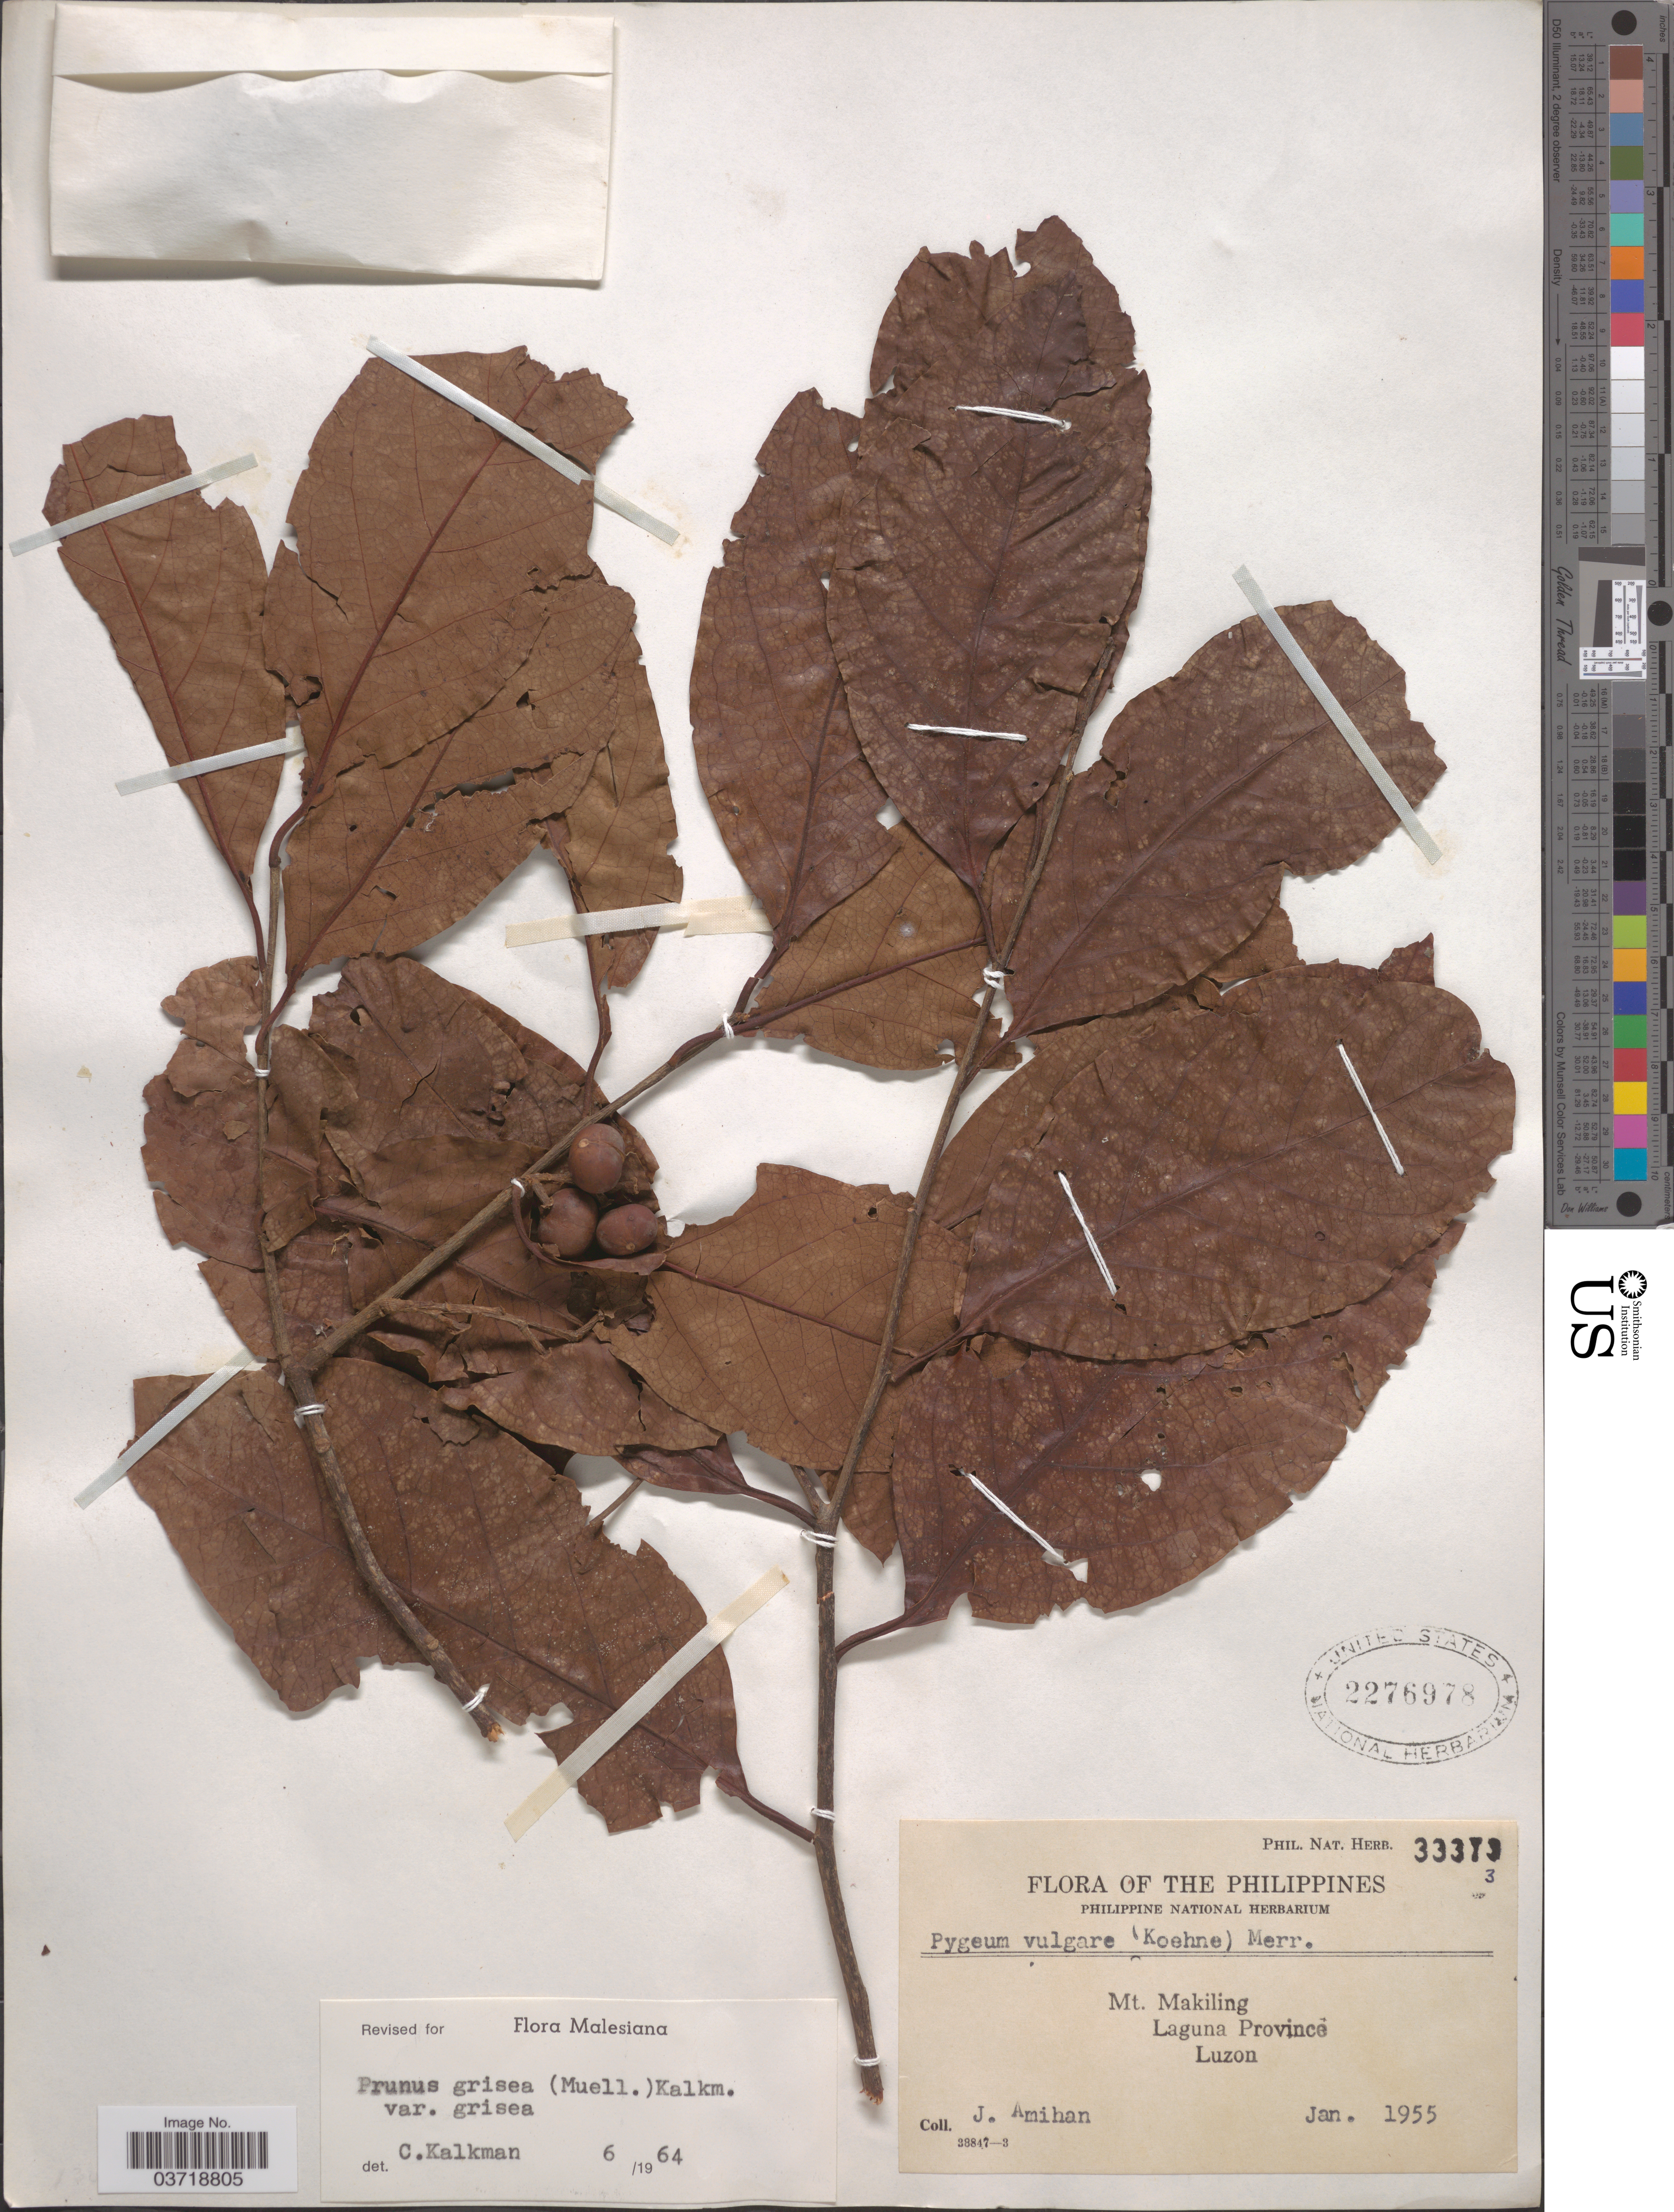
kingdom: Plantae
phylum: Tracheophyta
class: Magnoliopsida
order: Rosales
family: Rosaceae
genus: Prunus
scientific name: Prunus grisea var. grisea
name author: (Blume ex K. Müller) Kalkman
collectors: J. Amihan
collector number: Phil. Nat. Herb. 33373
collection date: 1955-01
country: Philippines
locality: Mt. Makiling. Laguna Province. Luzon.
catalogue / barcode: US 2276978